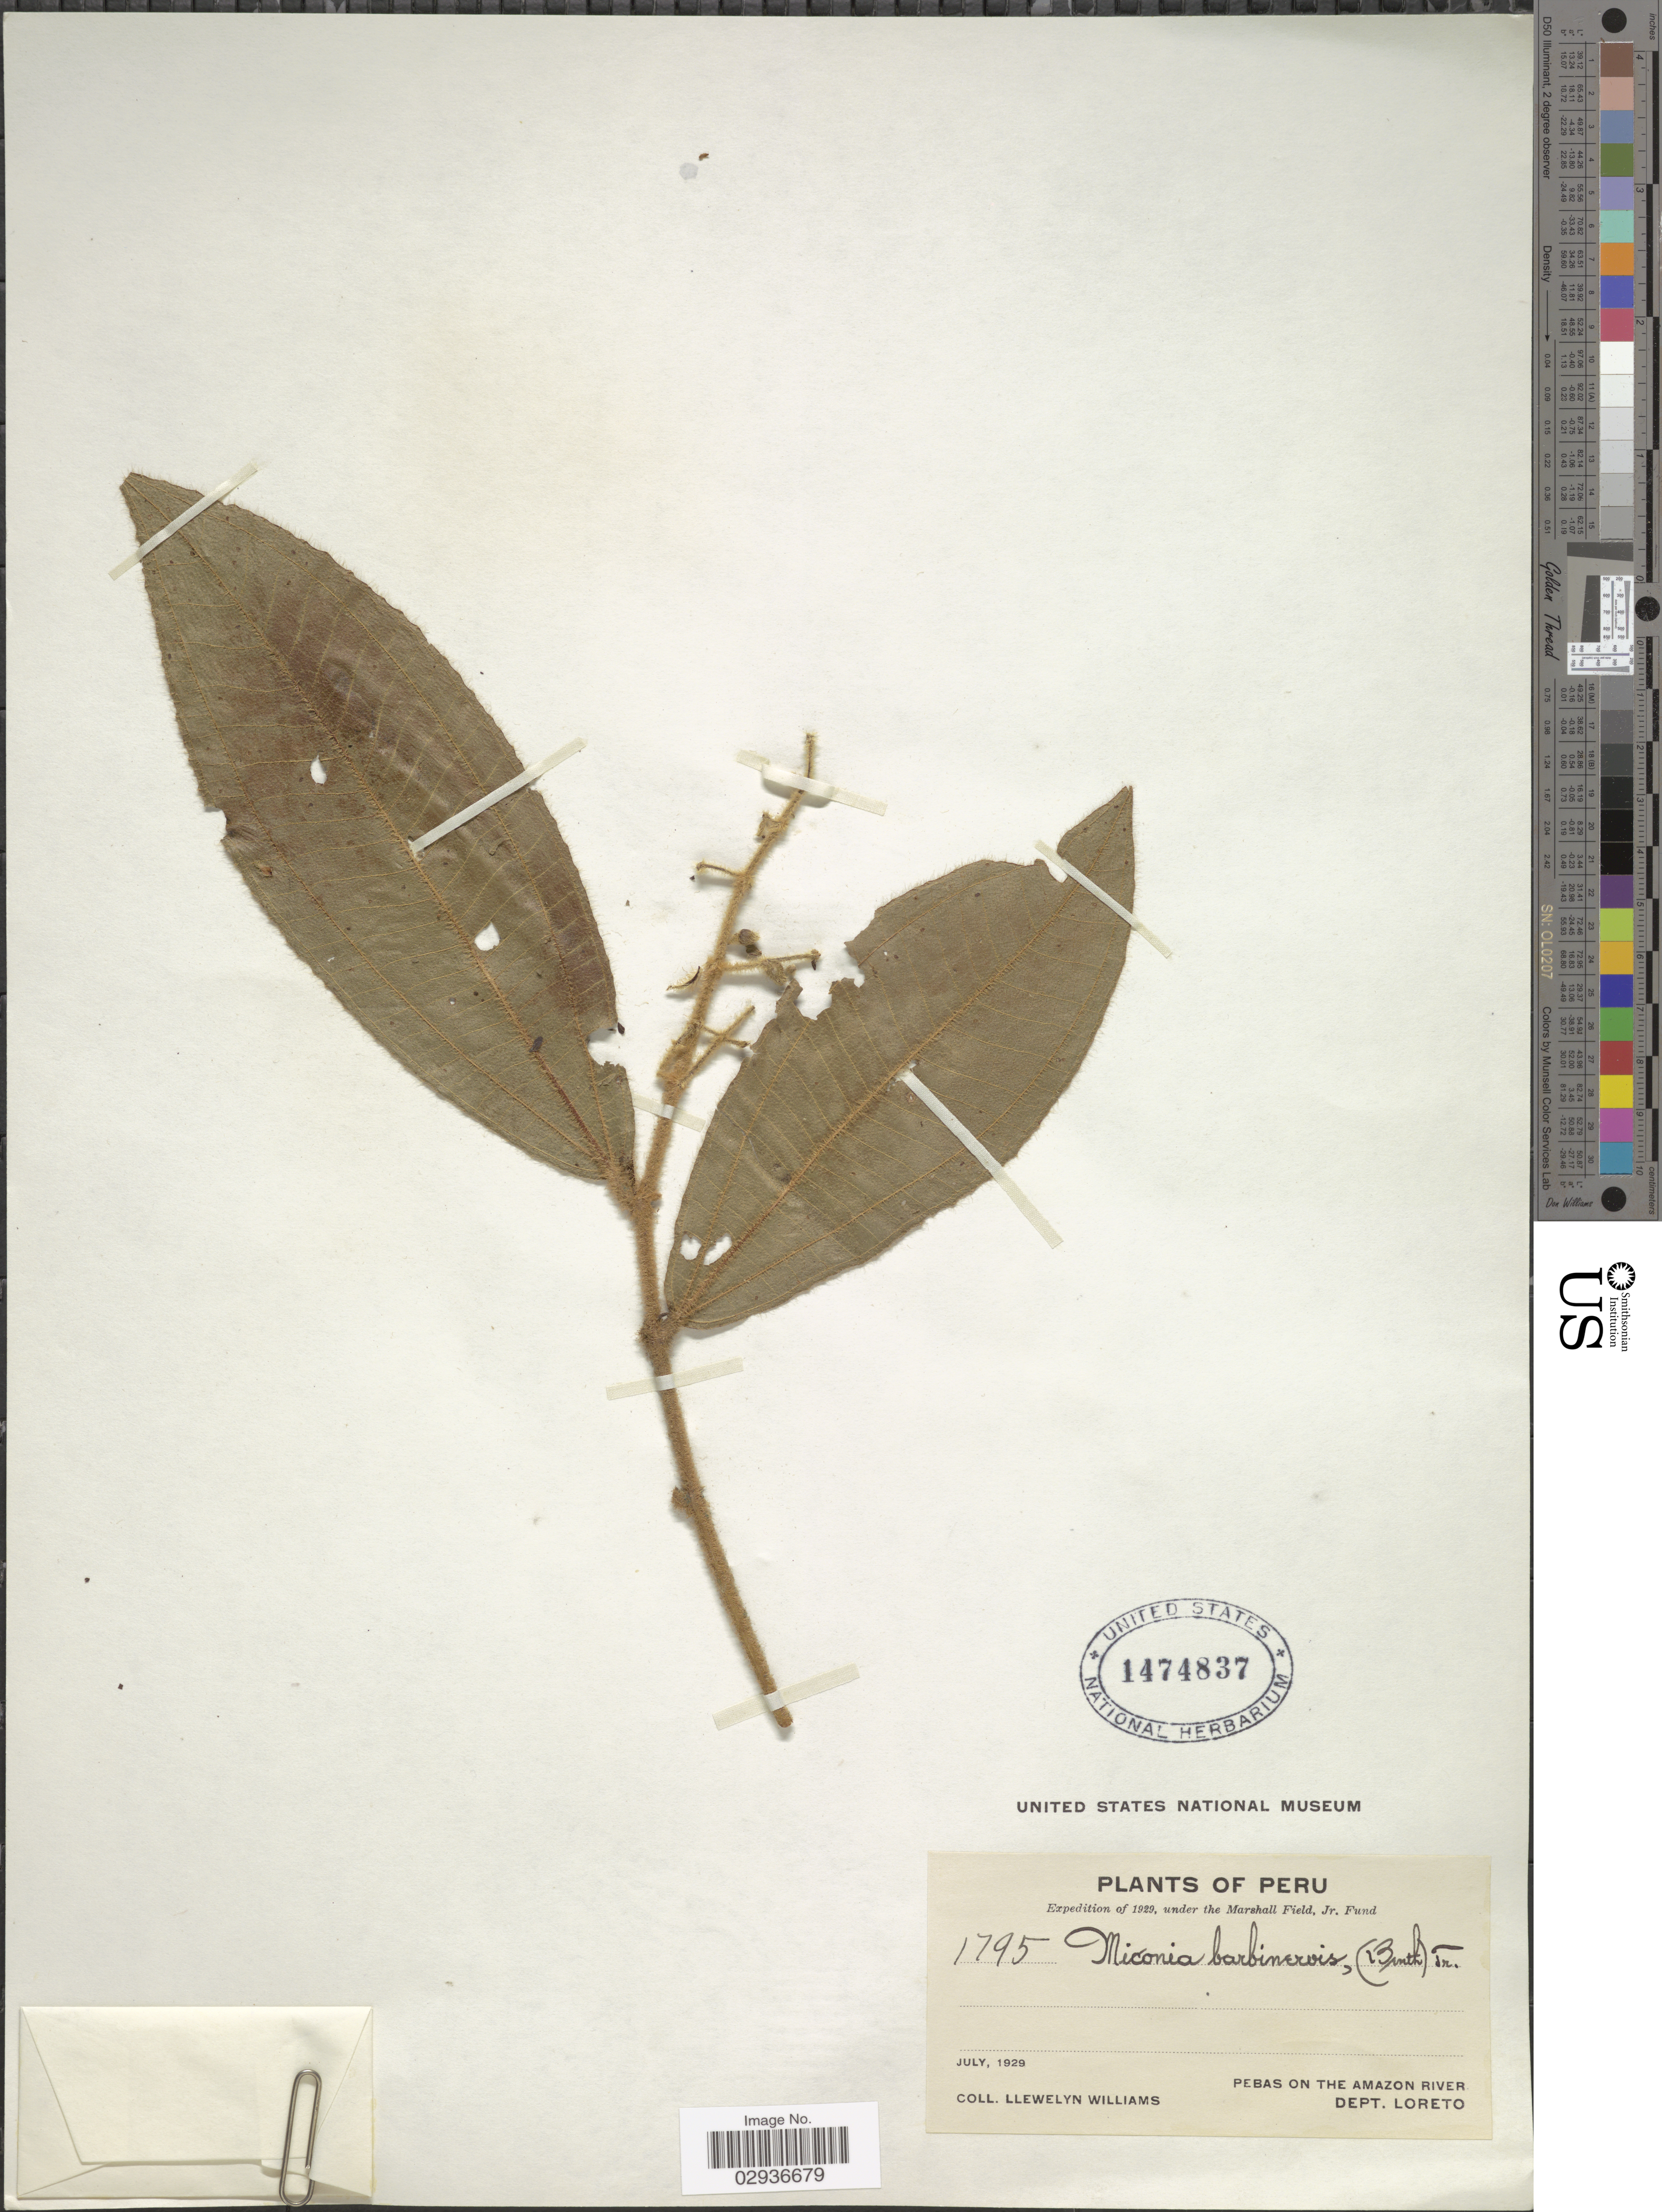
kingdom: Plantae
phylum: Tracheophyta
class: Magnoliopsida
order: Myrtales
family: Melastomataceae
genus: Miconia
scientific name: Miconia barbinervis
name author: (Benth.) Triana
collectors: Ll. Williams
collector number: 1795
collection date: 1929-07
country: Peru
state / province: Loreto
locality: Pebas on the Amazon River, Dept. Loreto.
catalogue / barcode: US 1474837